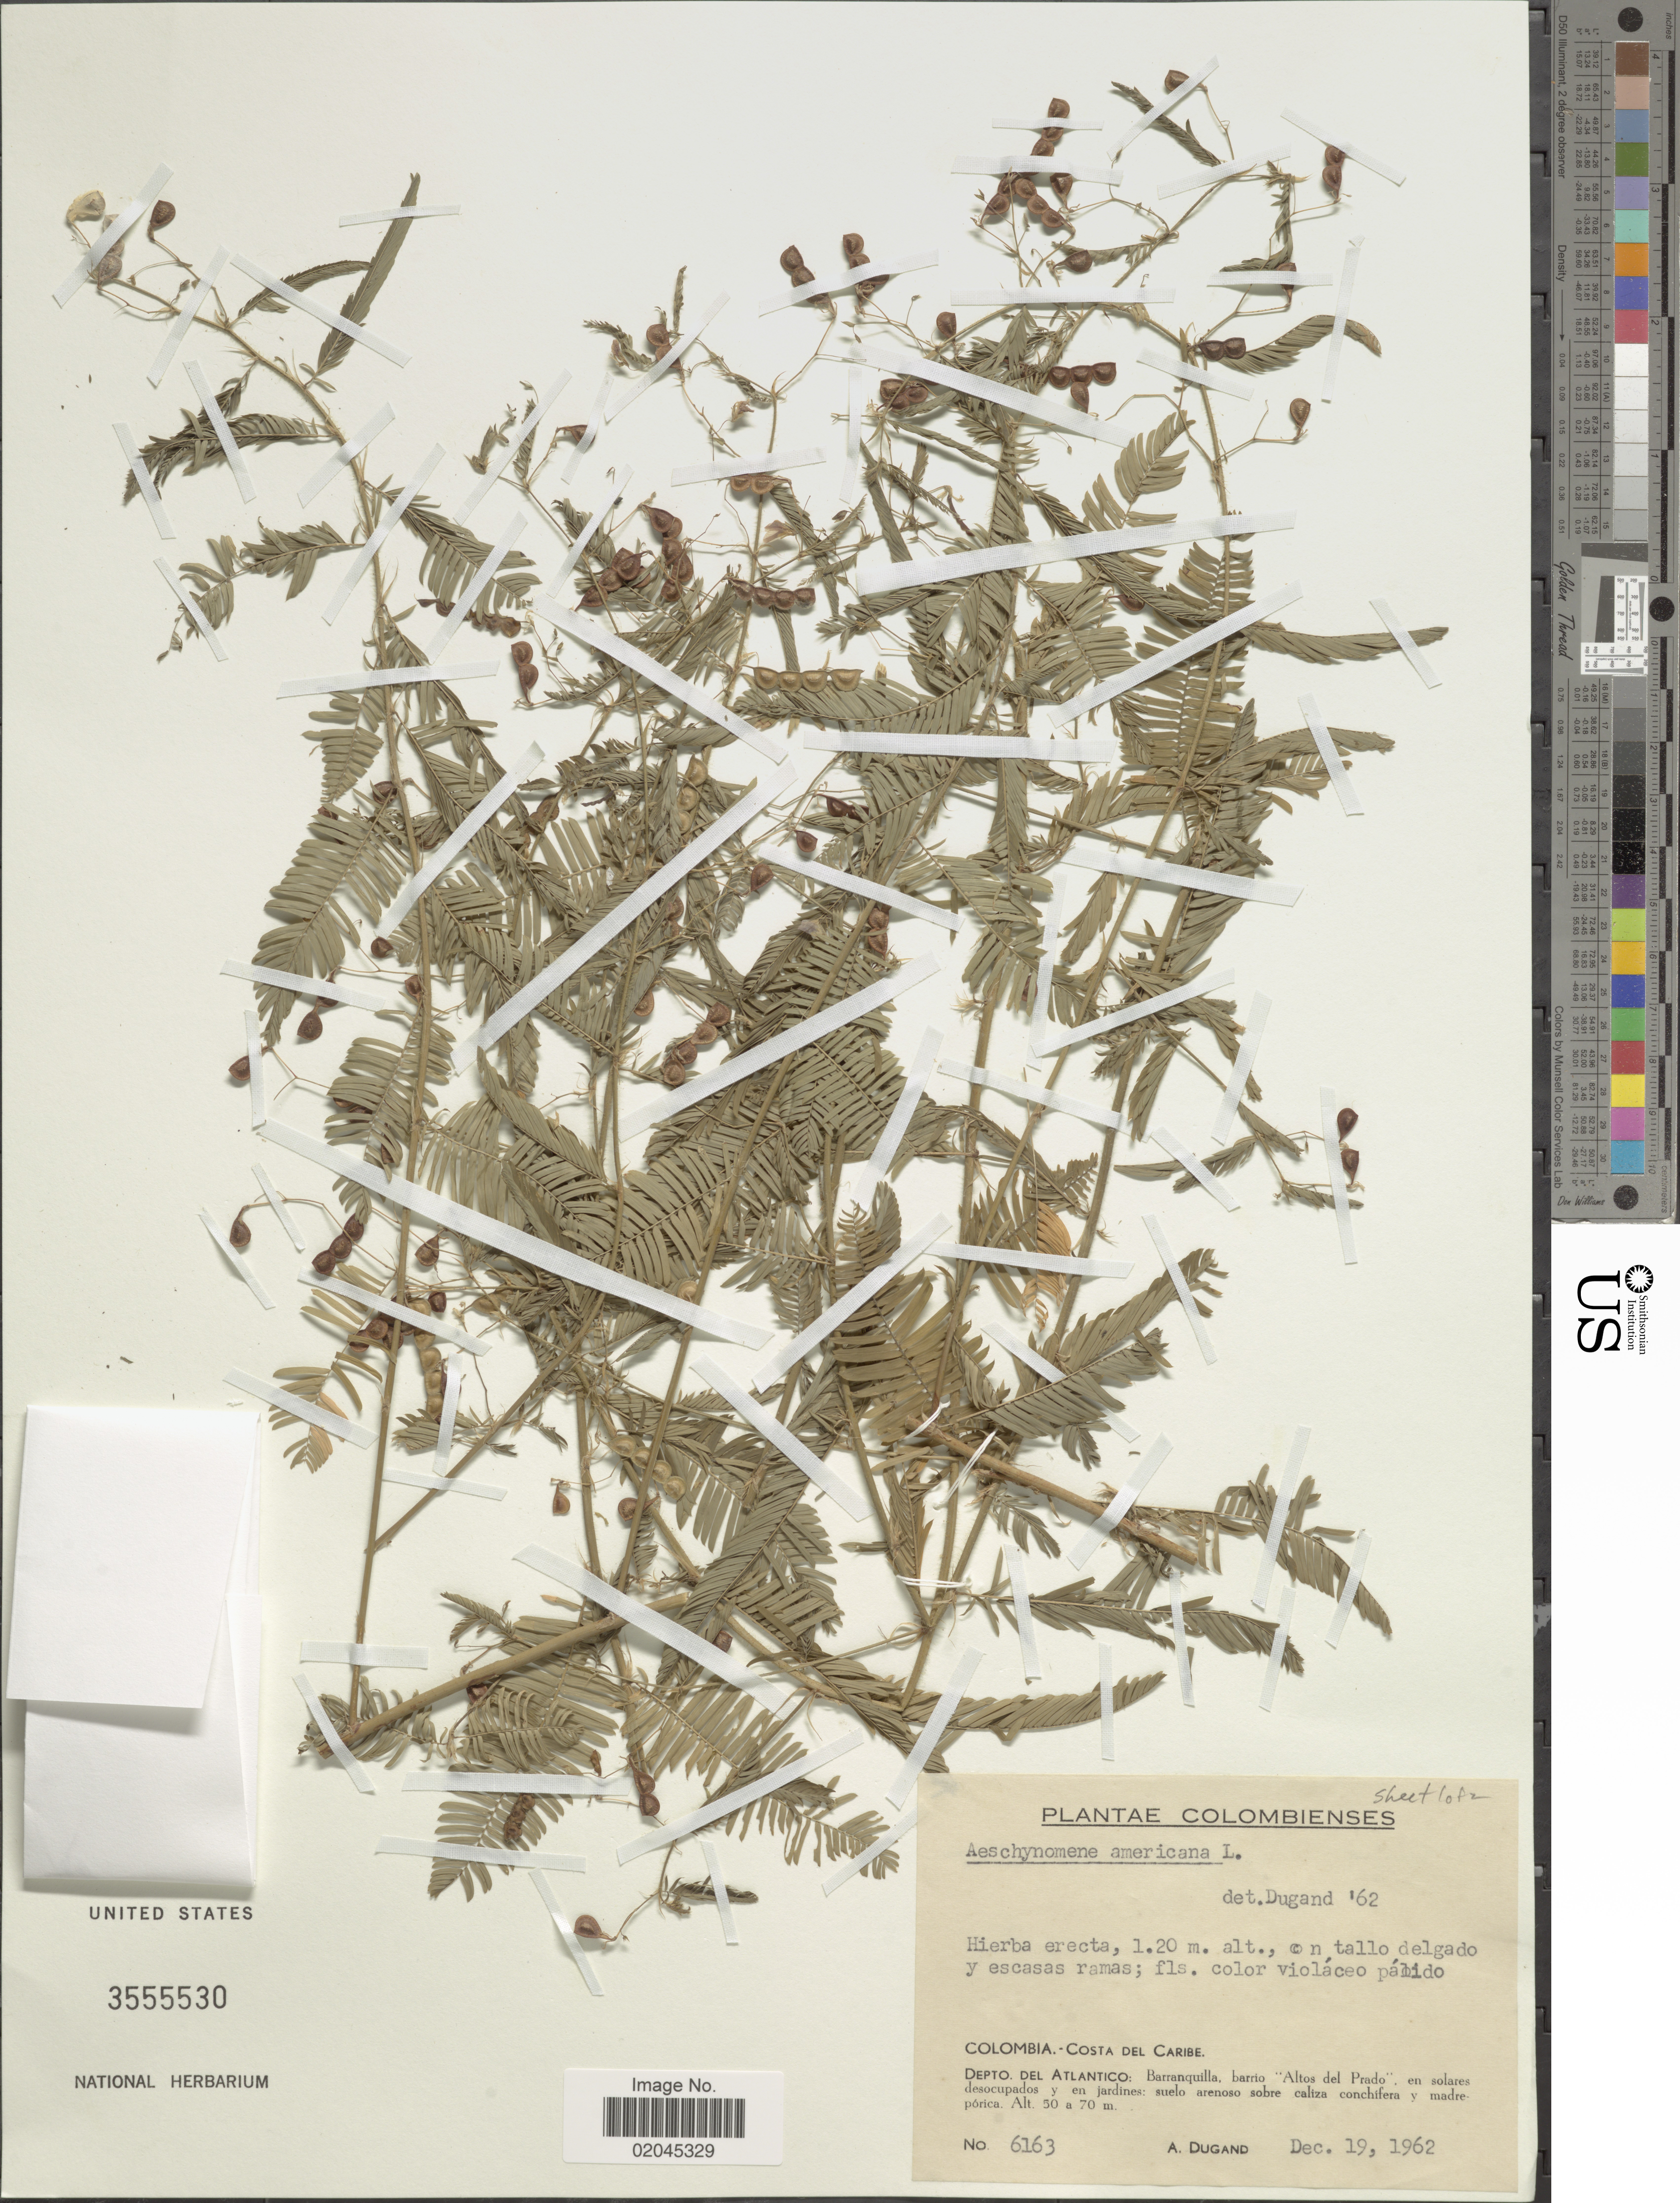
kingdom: Plantae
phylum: Tracheophyta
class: Magnoliopsida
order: Fabales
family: Fabaceae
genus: Aeschynomene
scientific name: Aeschynomene americana var. americana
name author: L.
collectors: A. Dugand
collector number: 6163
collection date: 1962-12-19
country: Colombia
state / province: Atlántico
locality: Colombia, Costa del Caribe, Depto. Del Atlantico: Barranquilla, barrio, Altos del Prado, en solares desocupados y en jardines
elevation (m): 50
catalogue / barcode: US 3555530